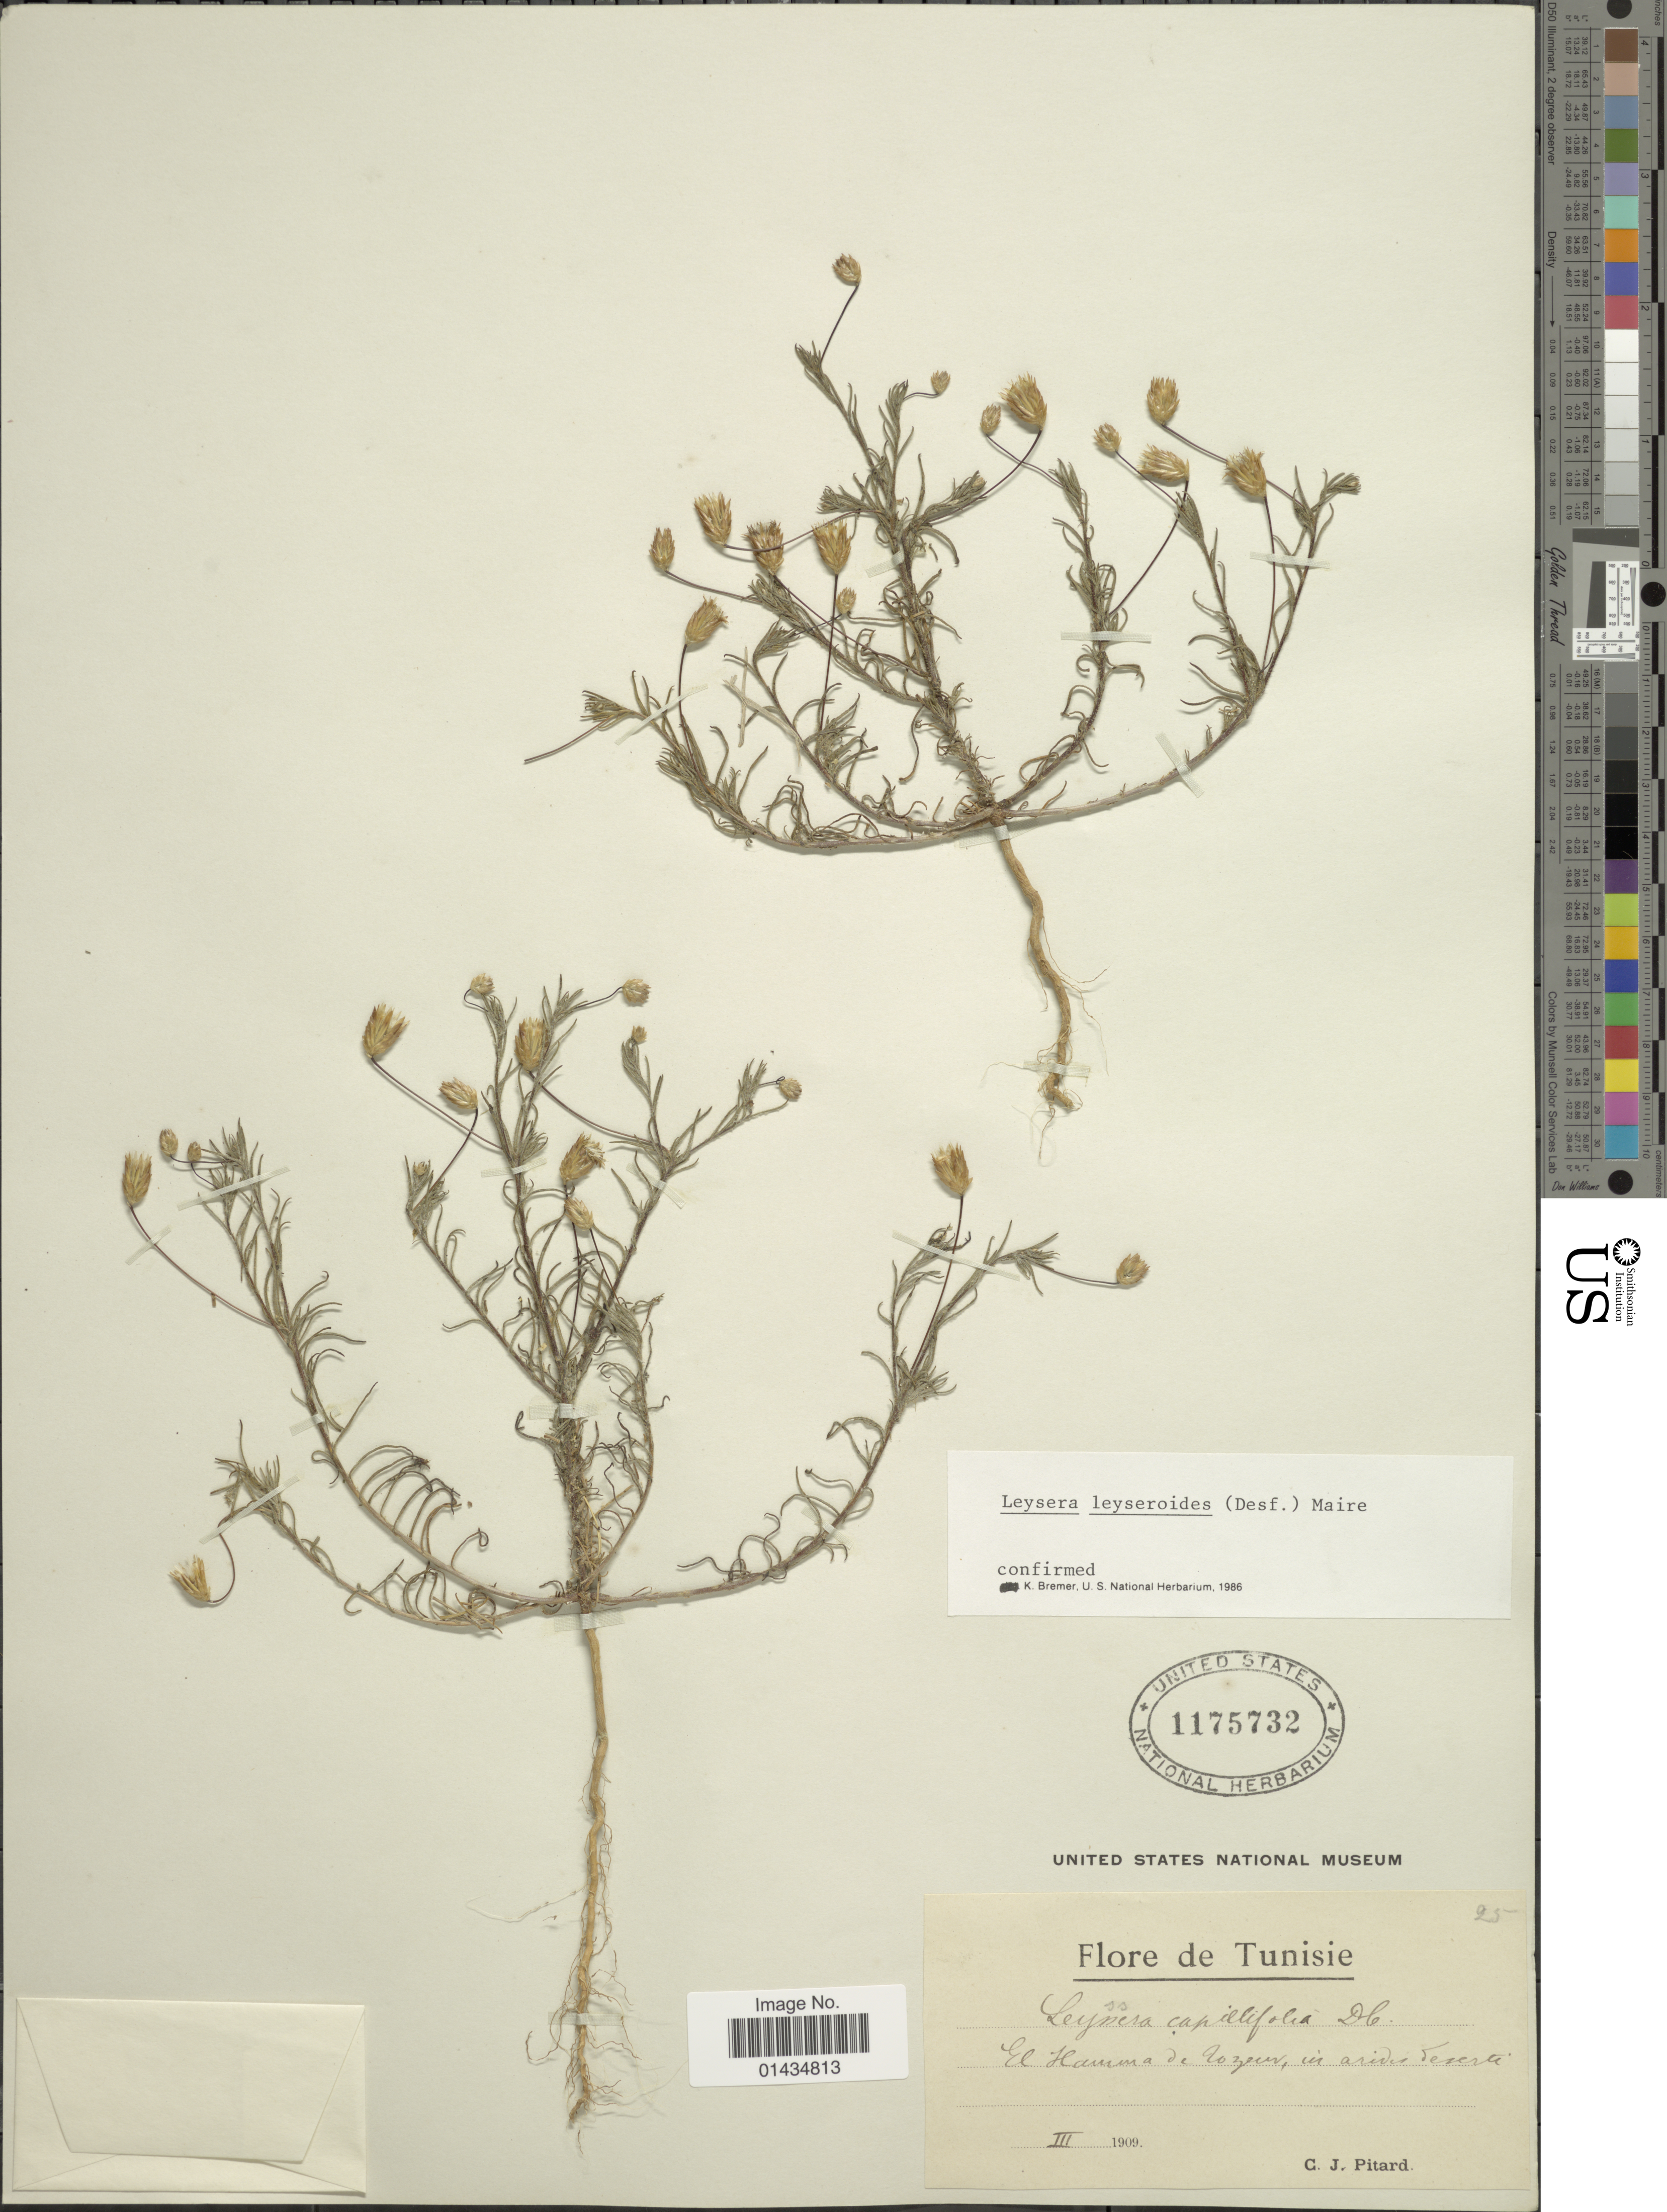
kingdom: Plantae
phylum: Tracheophyta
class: Magnoliopsida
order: Asterales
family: Asteraceae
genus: Leysera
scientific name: Leysera leyseroides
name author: (Desf.) Maire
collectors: C. Pitard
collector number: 25?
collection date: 1909-03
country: Tunisia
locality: El Hamma de Tozeur, in arides deserti.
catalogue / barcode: US 1175732